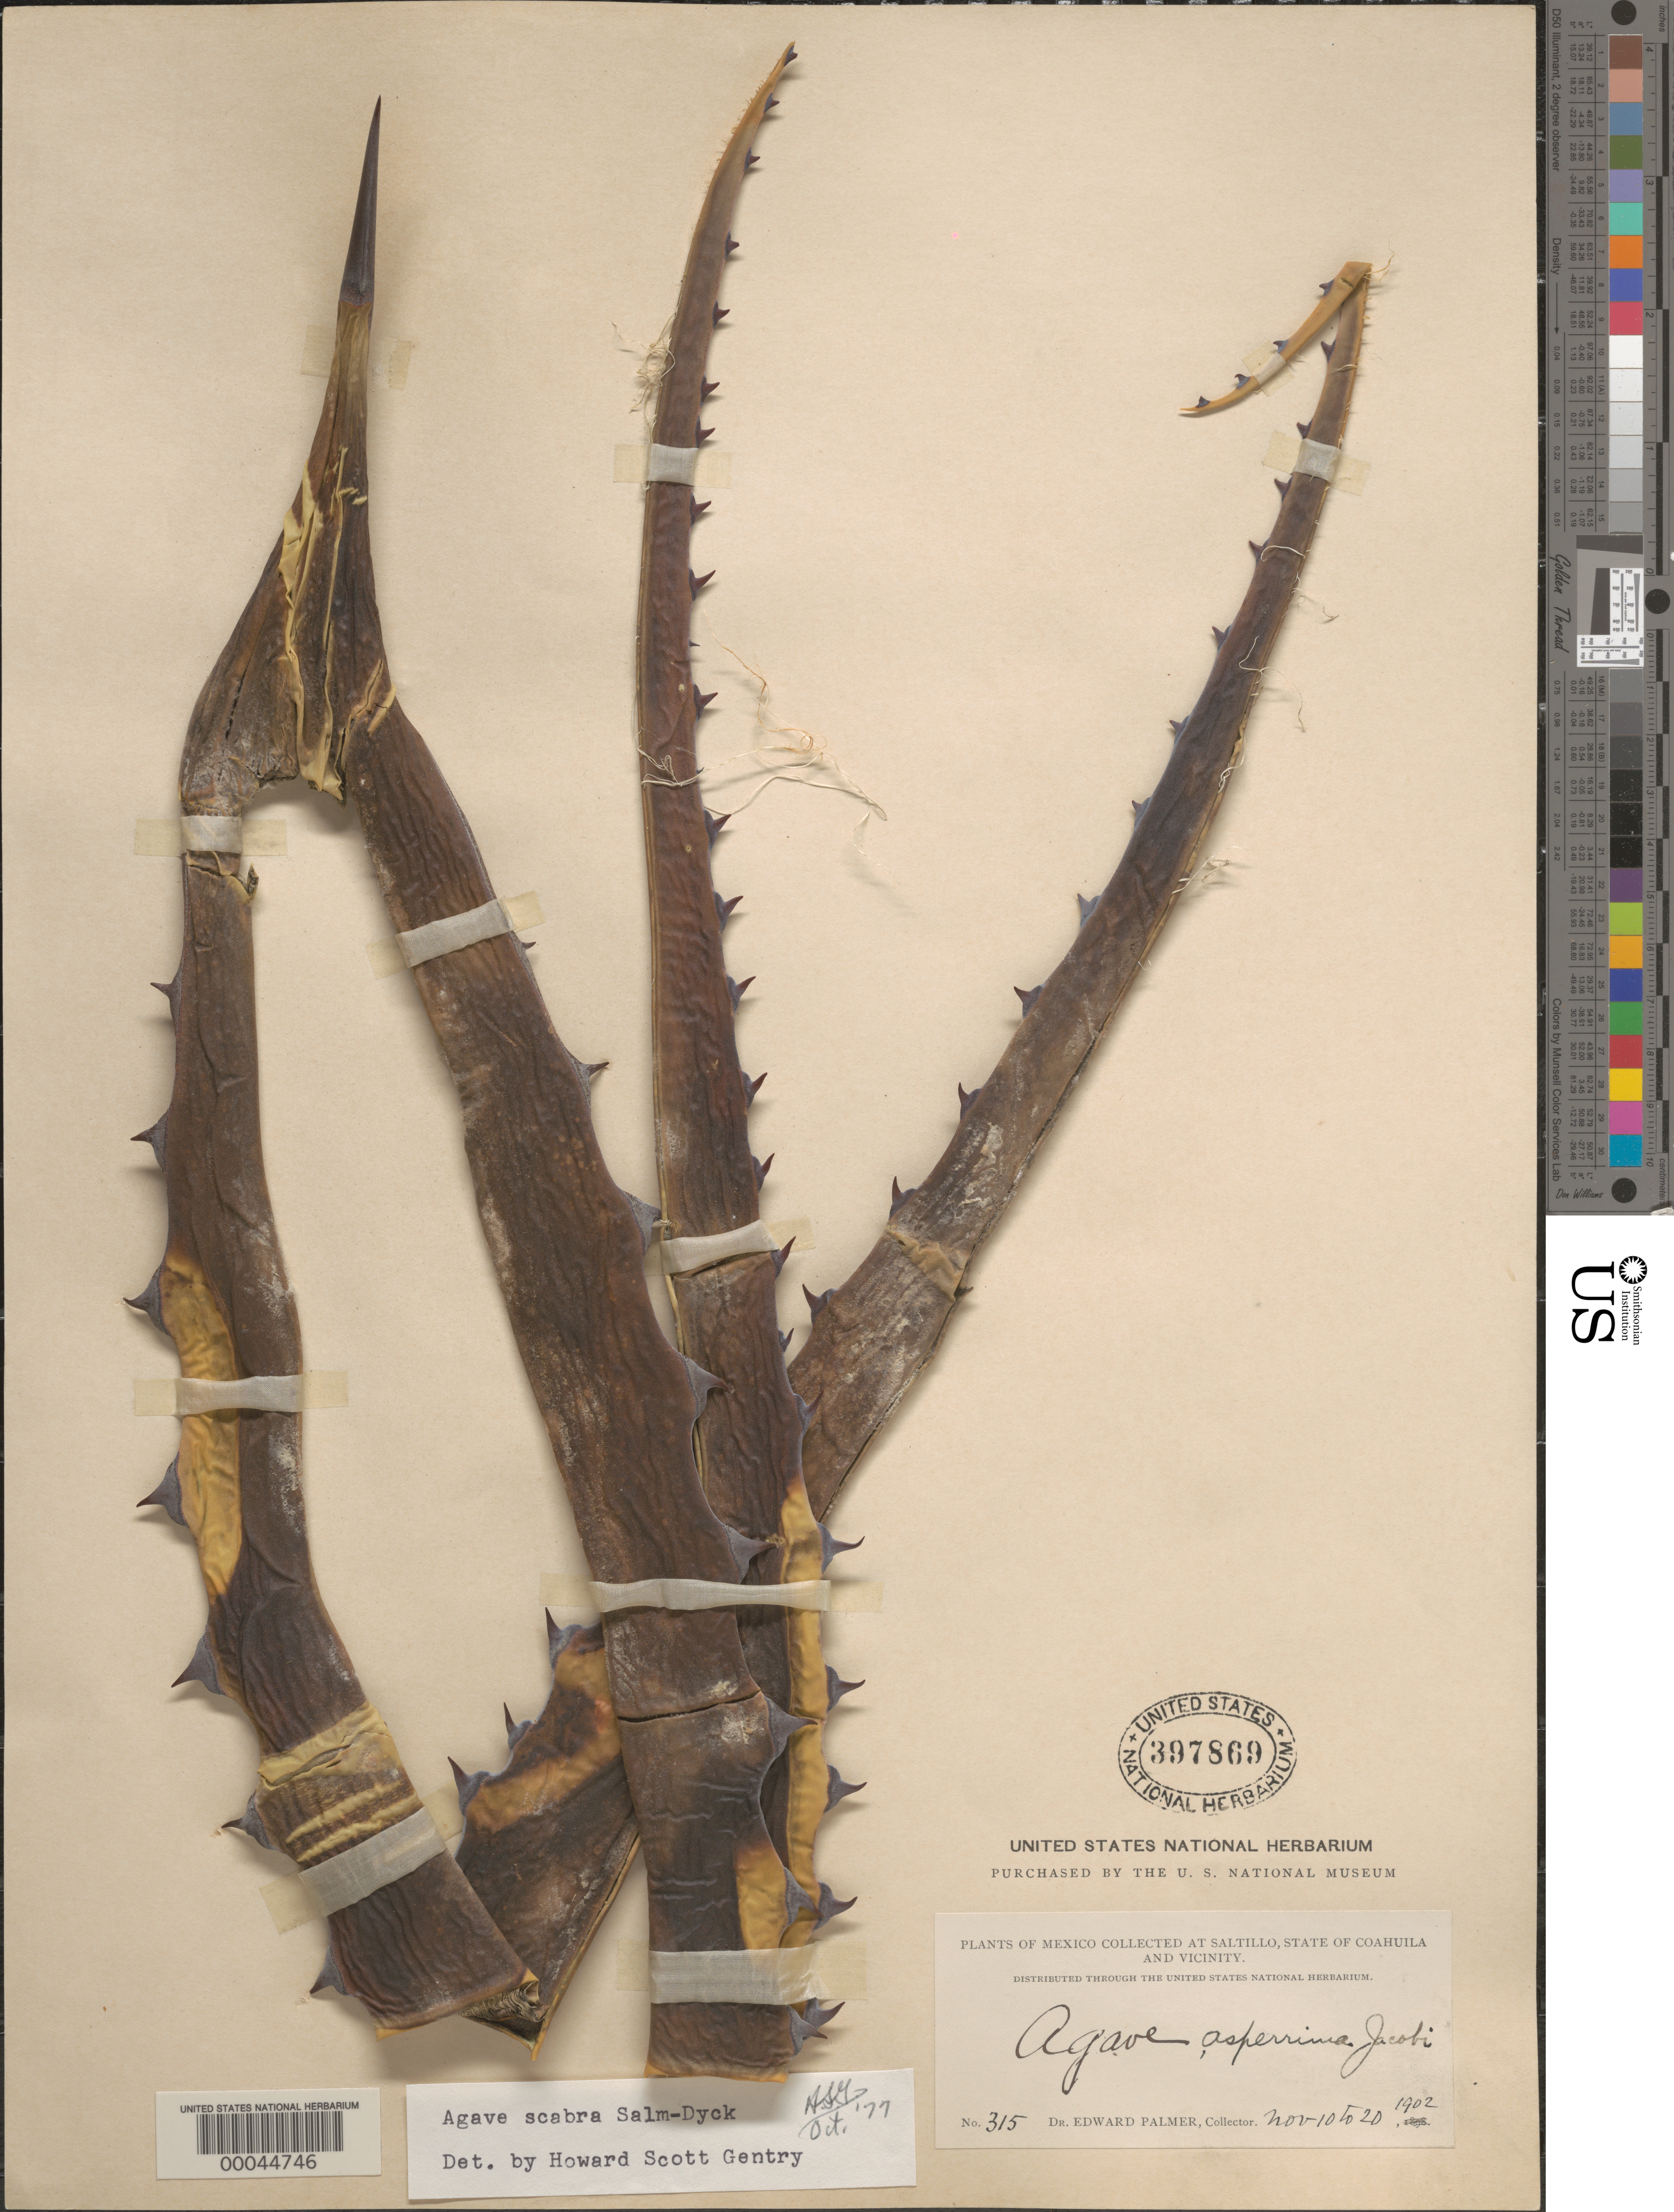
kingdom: Plantae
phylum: Tracheophyta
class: Liliopsida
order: Asparagales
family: Asparagaceae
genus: Agave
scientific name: Agave scabra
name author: Salm-Dyck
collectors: E. Palmer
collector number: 315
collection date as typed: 10 Nov 1902 to 20 Nov 1902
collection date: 1902-11-10/1902-11-20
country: Mexico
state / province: Coahuila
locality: Saltillo and vicinity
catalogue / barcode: US 397869